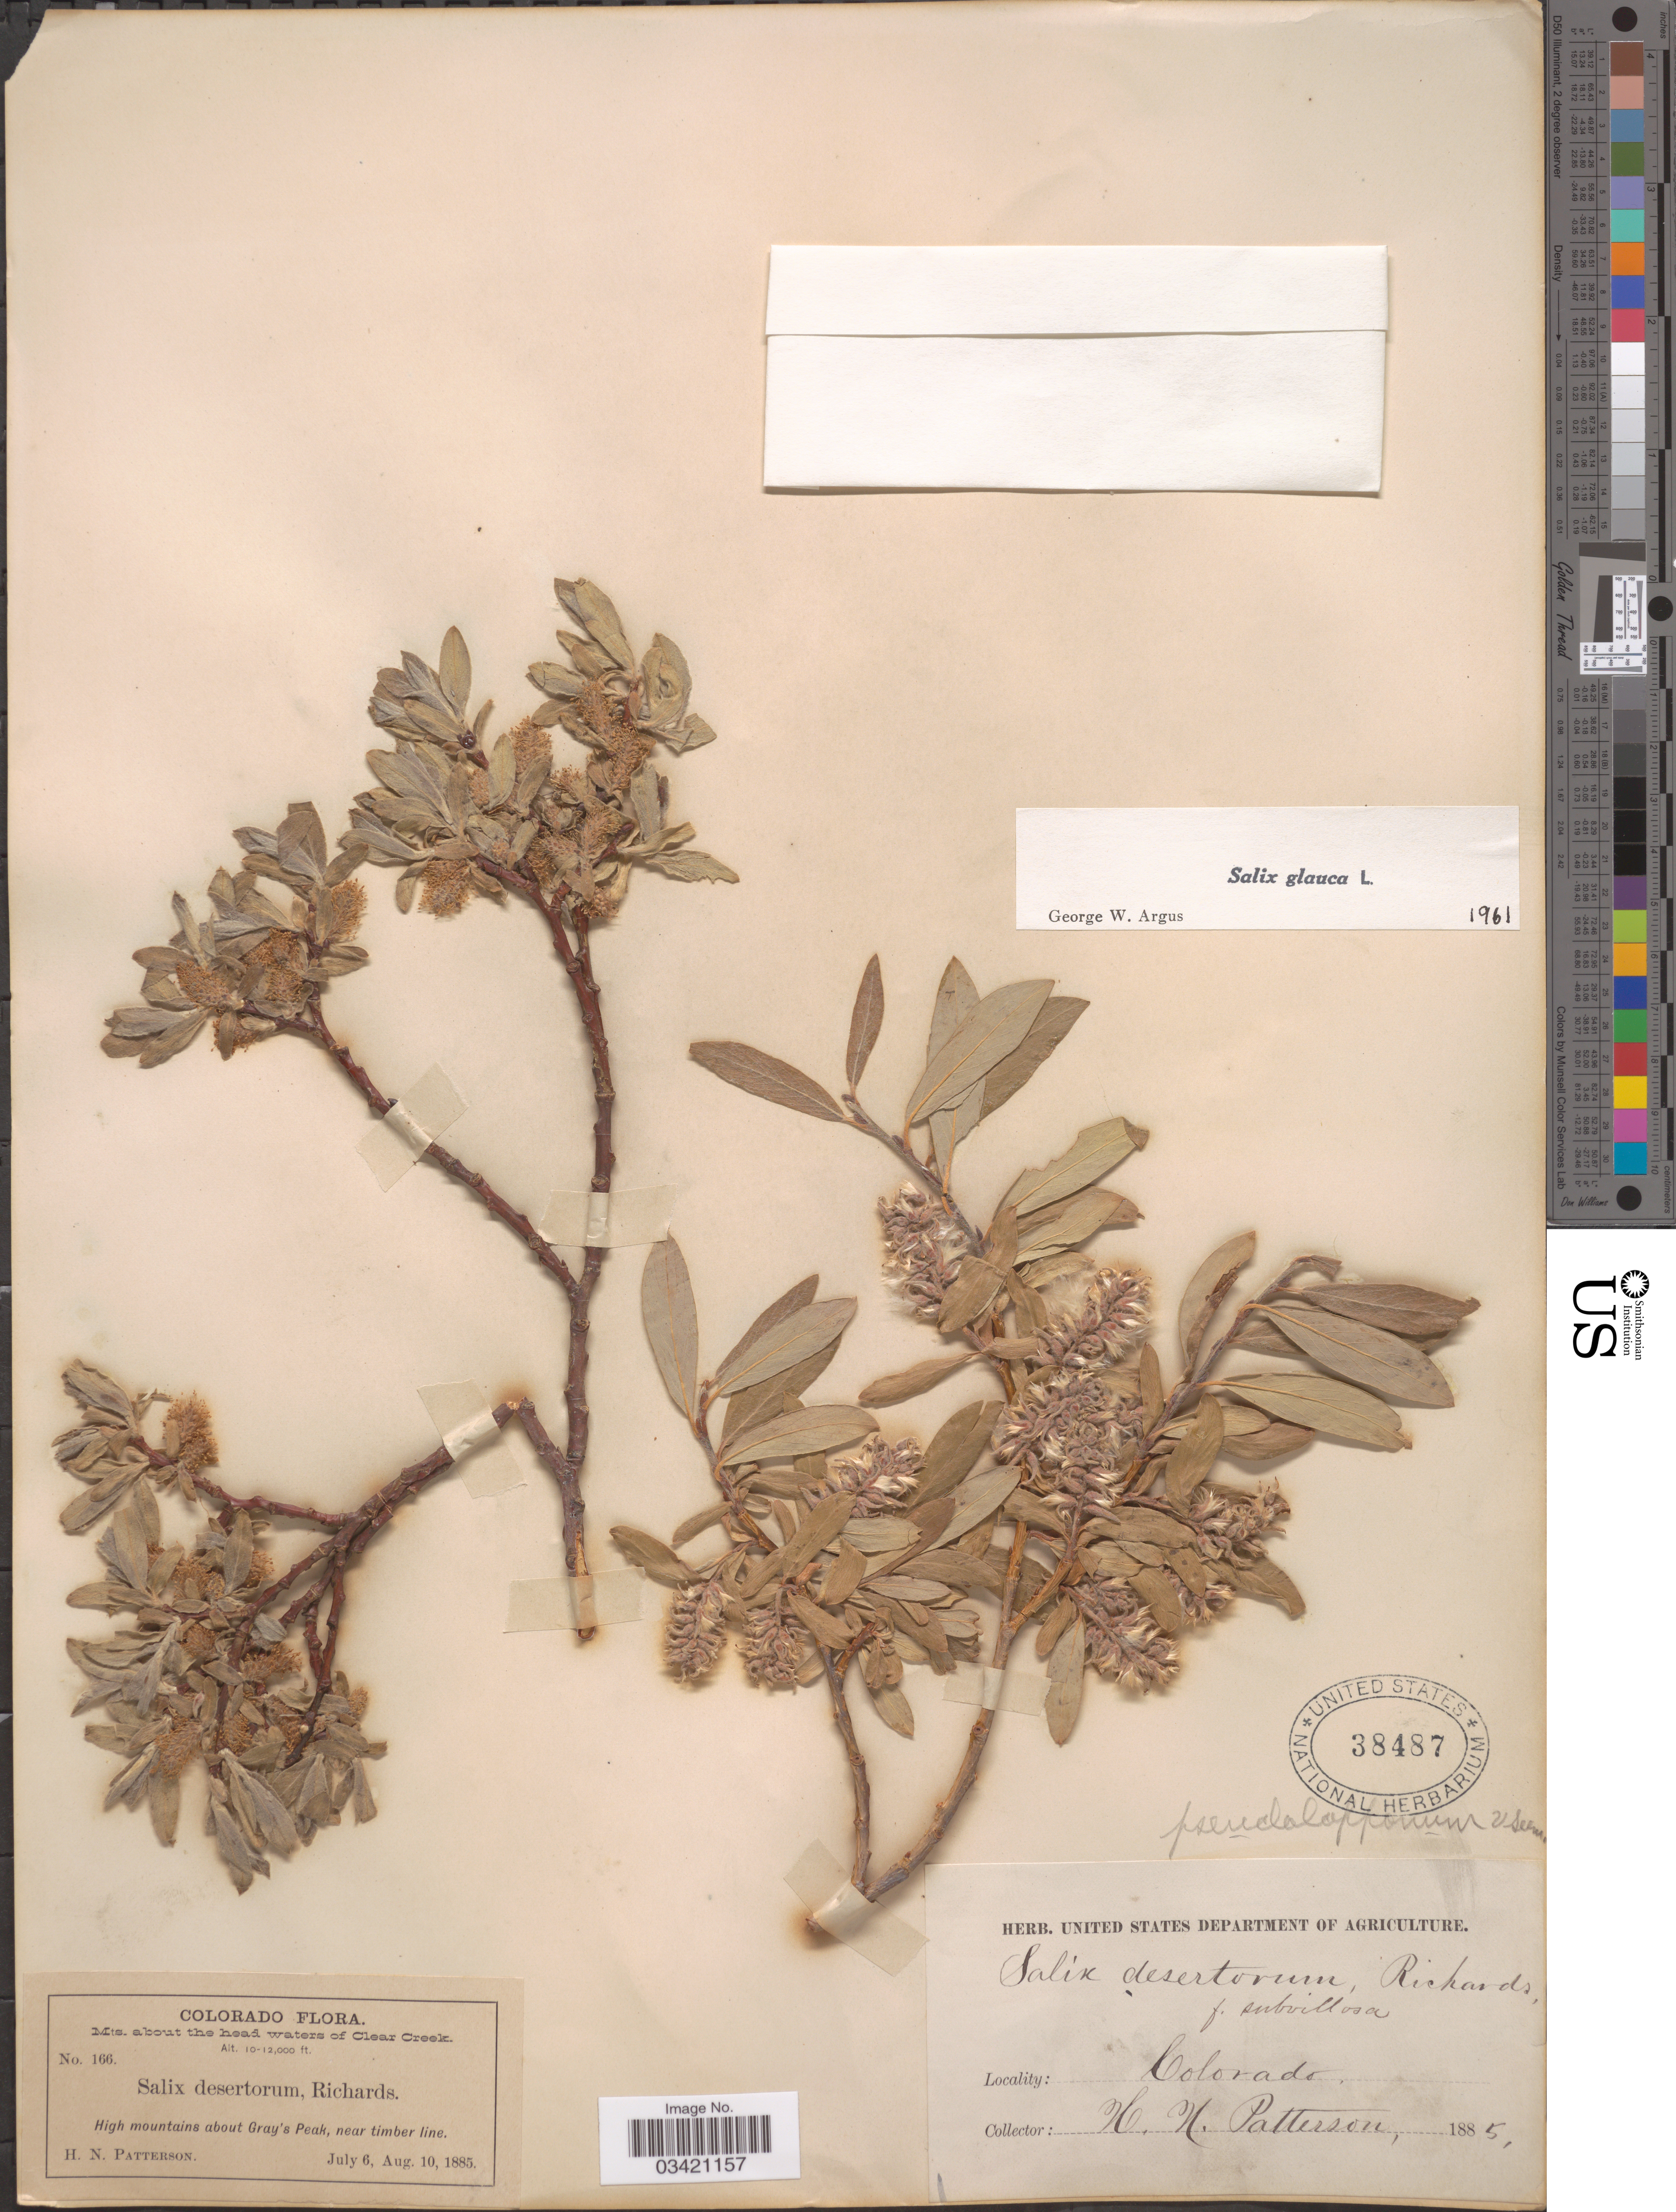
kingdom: Plantae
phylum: Tracheophyta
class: Magnoliopsida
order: Malpighiales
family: Salicaceae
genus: Salix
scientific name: Salix glauca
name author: L.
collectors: H. N. Patterson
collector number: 166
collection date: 1885-07-06/1885-08-10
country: United States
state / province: Colorado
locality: Mts. about the head waters of Clear Creek. High mountains about Gray's Peak, near timber line.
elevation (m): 3048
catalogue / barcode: US 38487